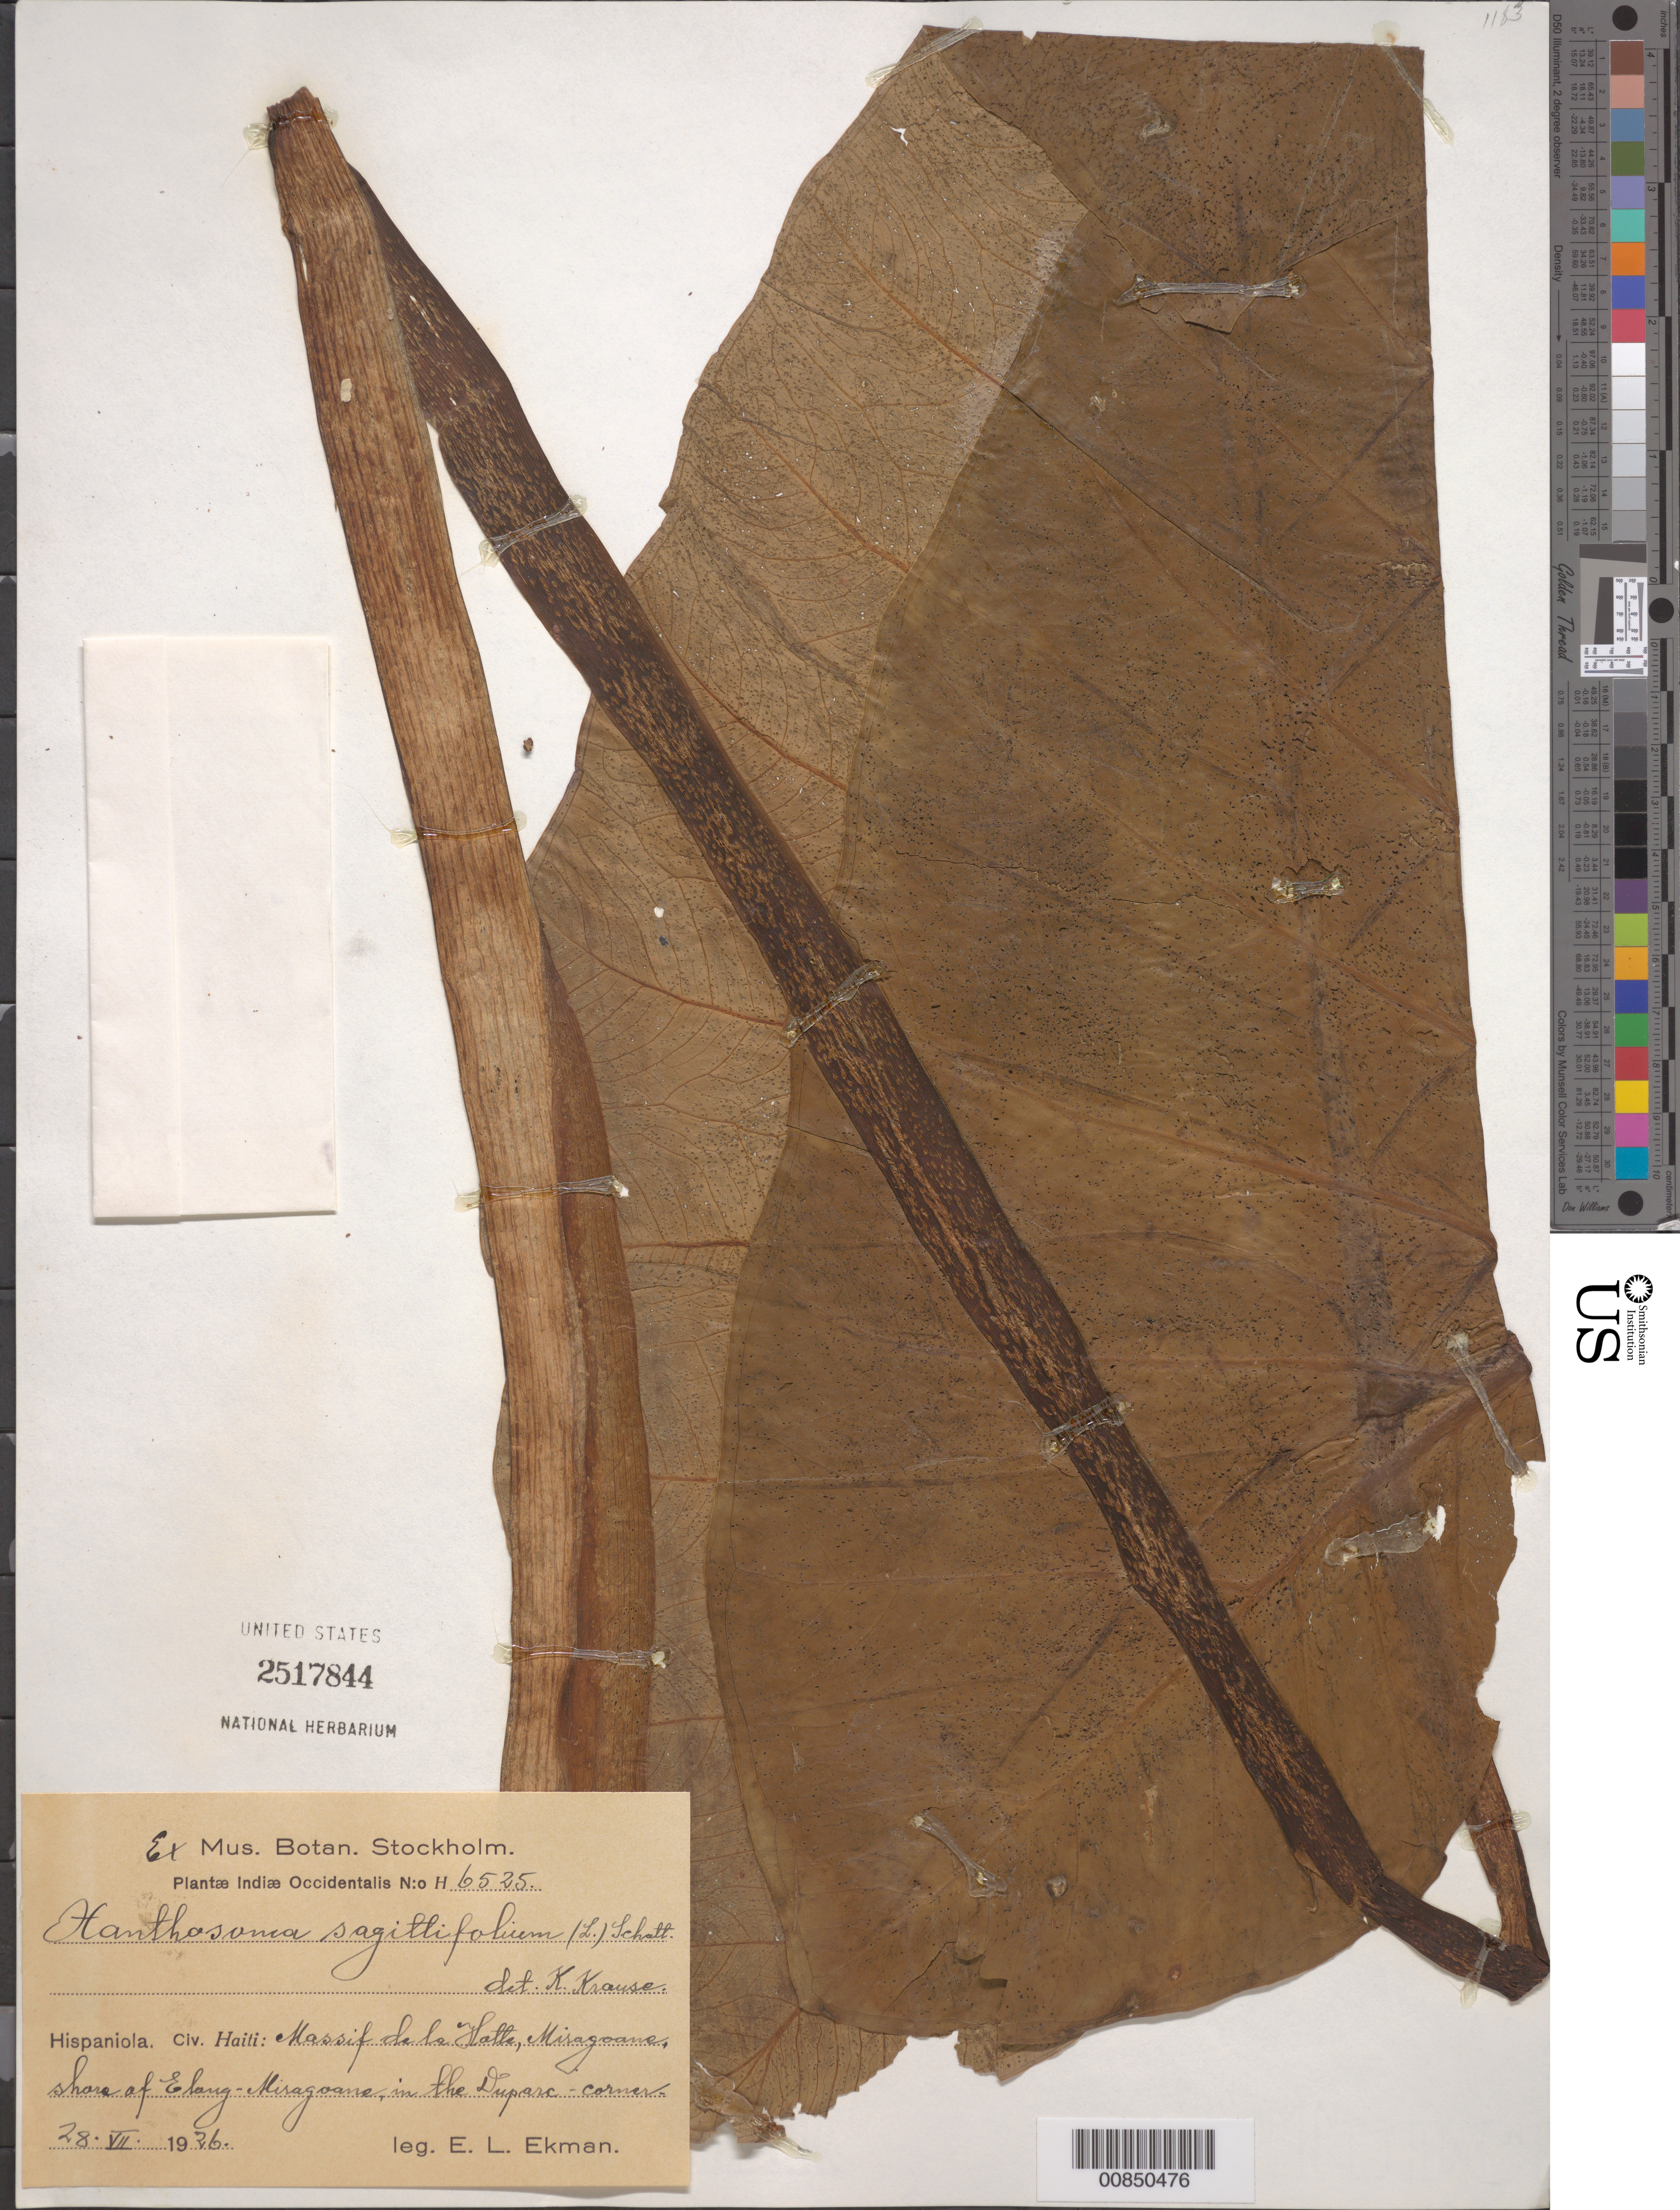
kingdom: Plantae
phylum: Tracheophyta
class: Liliopsida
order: Alismatales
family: Araceae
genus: Xanthosoma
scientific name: Xanthosoma sagittifolium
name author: (L.) Schott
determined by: Krause, K.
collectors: E. L. Ekman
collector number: H 6525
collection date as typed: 28 Jul 1926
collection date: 1926-07-28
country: Haiti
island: Hispaniola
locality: Massif de la Hotte, Miragoane, shore of Etang Miragoane, in the Duparc corner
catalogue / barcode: US 2517844